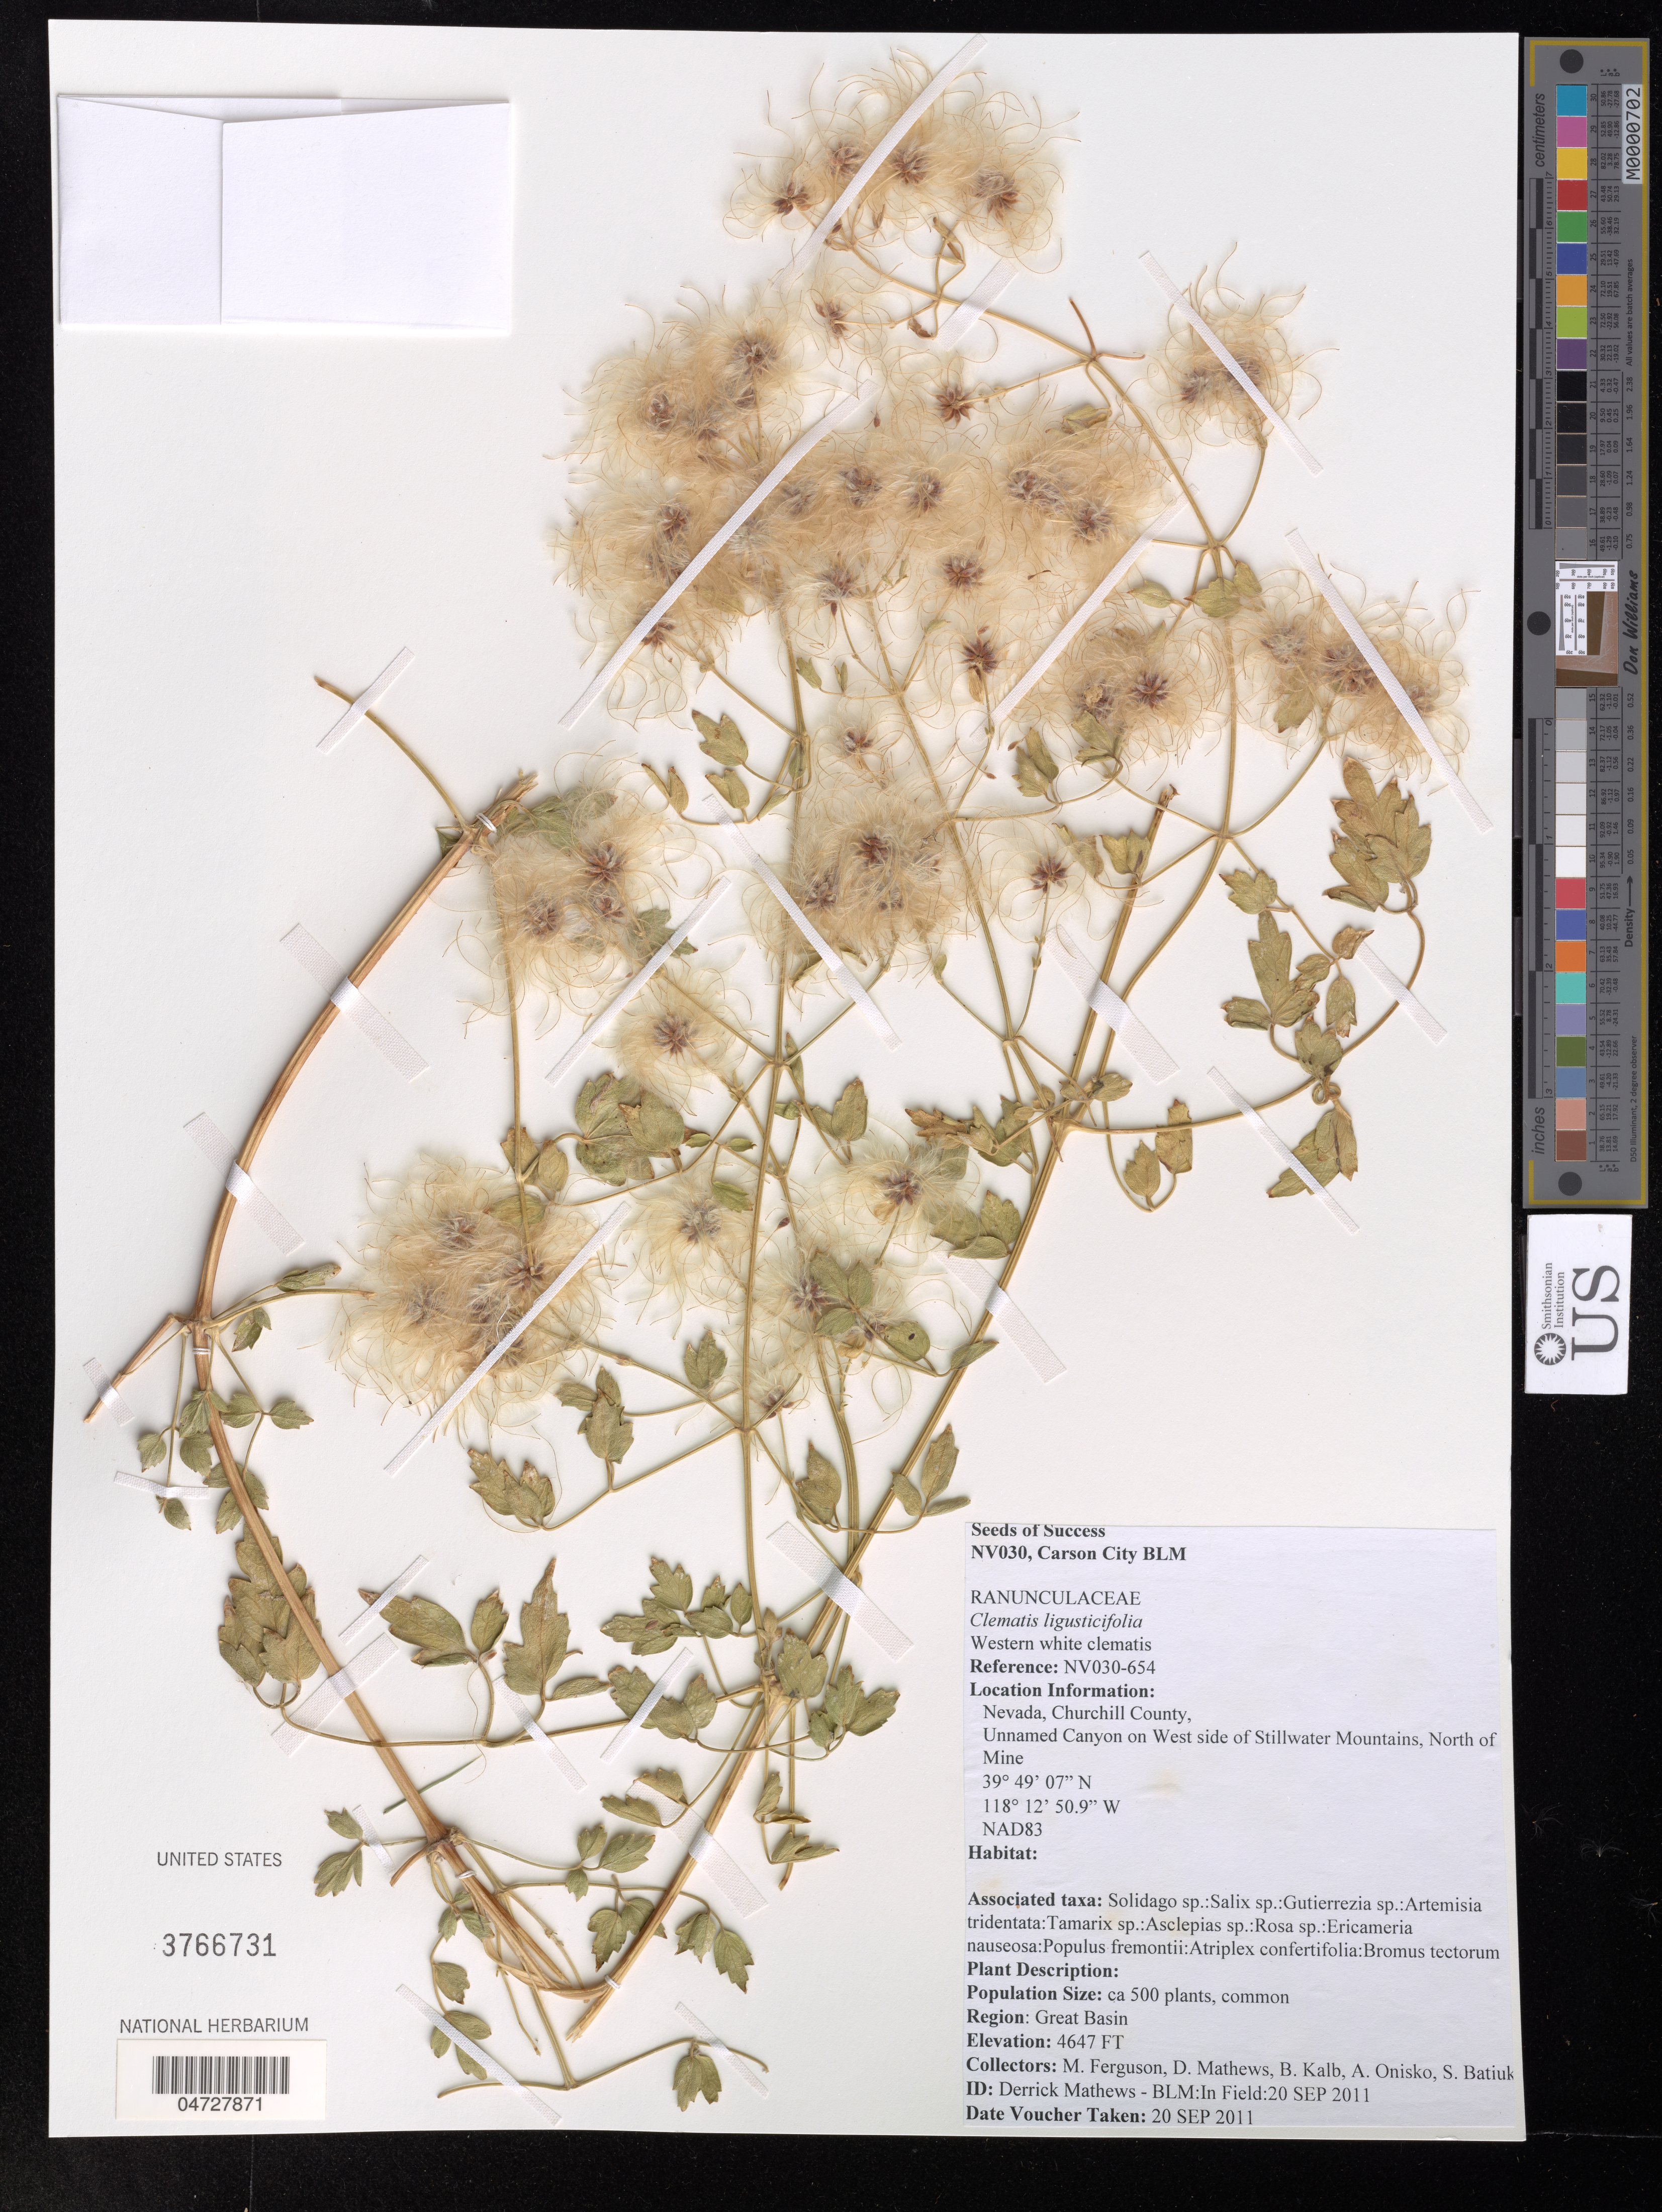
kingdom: Plantae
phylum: Tracheophyta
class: Magnoliopsida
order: Ranunculales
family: Ranunculaceae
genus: Clematis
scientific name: Clematis ligusticifolia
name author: Nutt.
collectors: M. Ferguson, D. Mathews, B. Kalb & A. Onisko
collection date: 2011-09-20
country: United States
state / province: Nevada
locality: Churchill County, Unnamed Canyon on West side of Stillwater Mountains, North of Mine, Great Basin.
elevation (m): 1416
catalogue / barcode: US 3766731